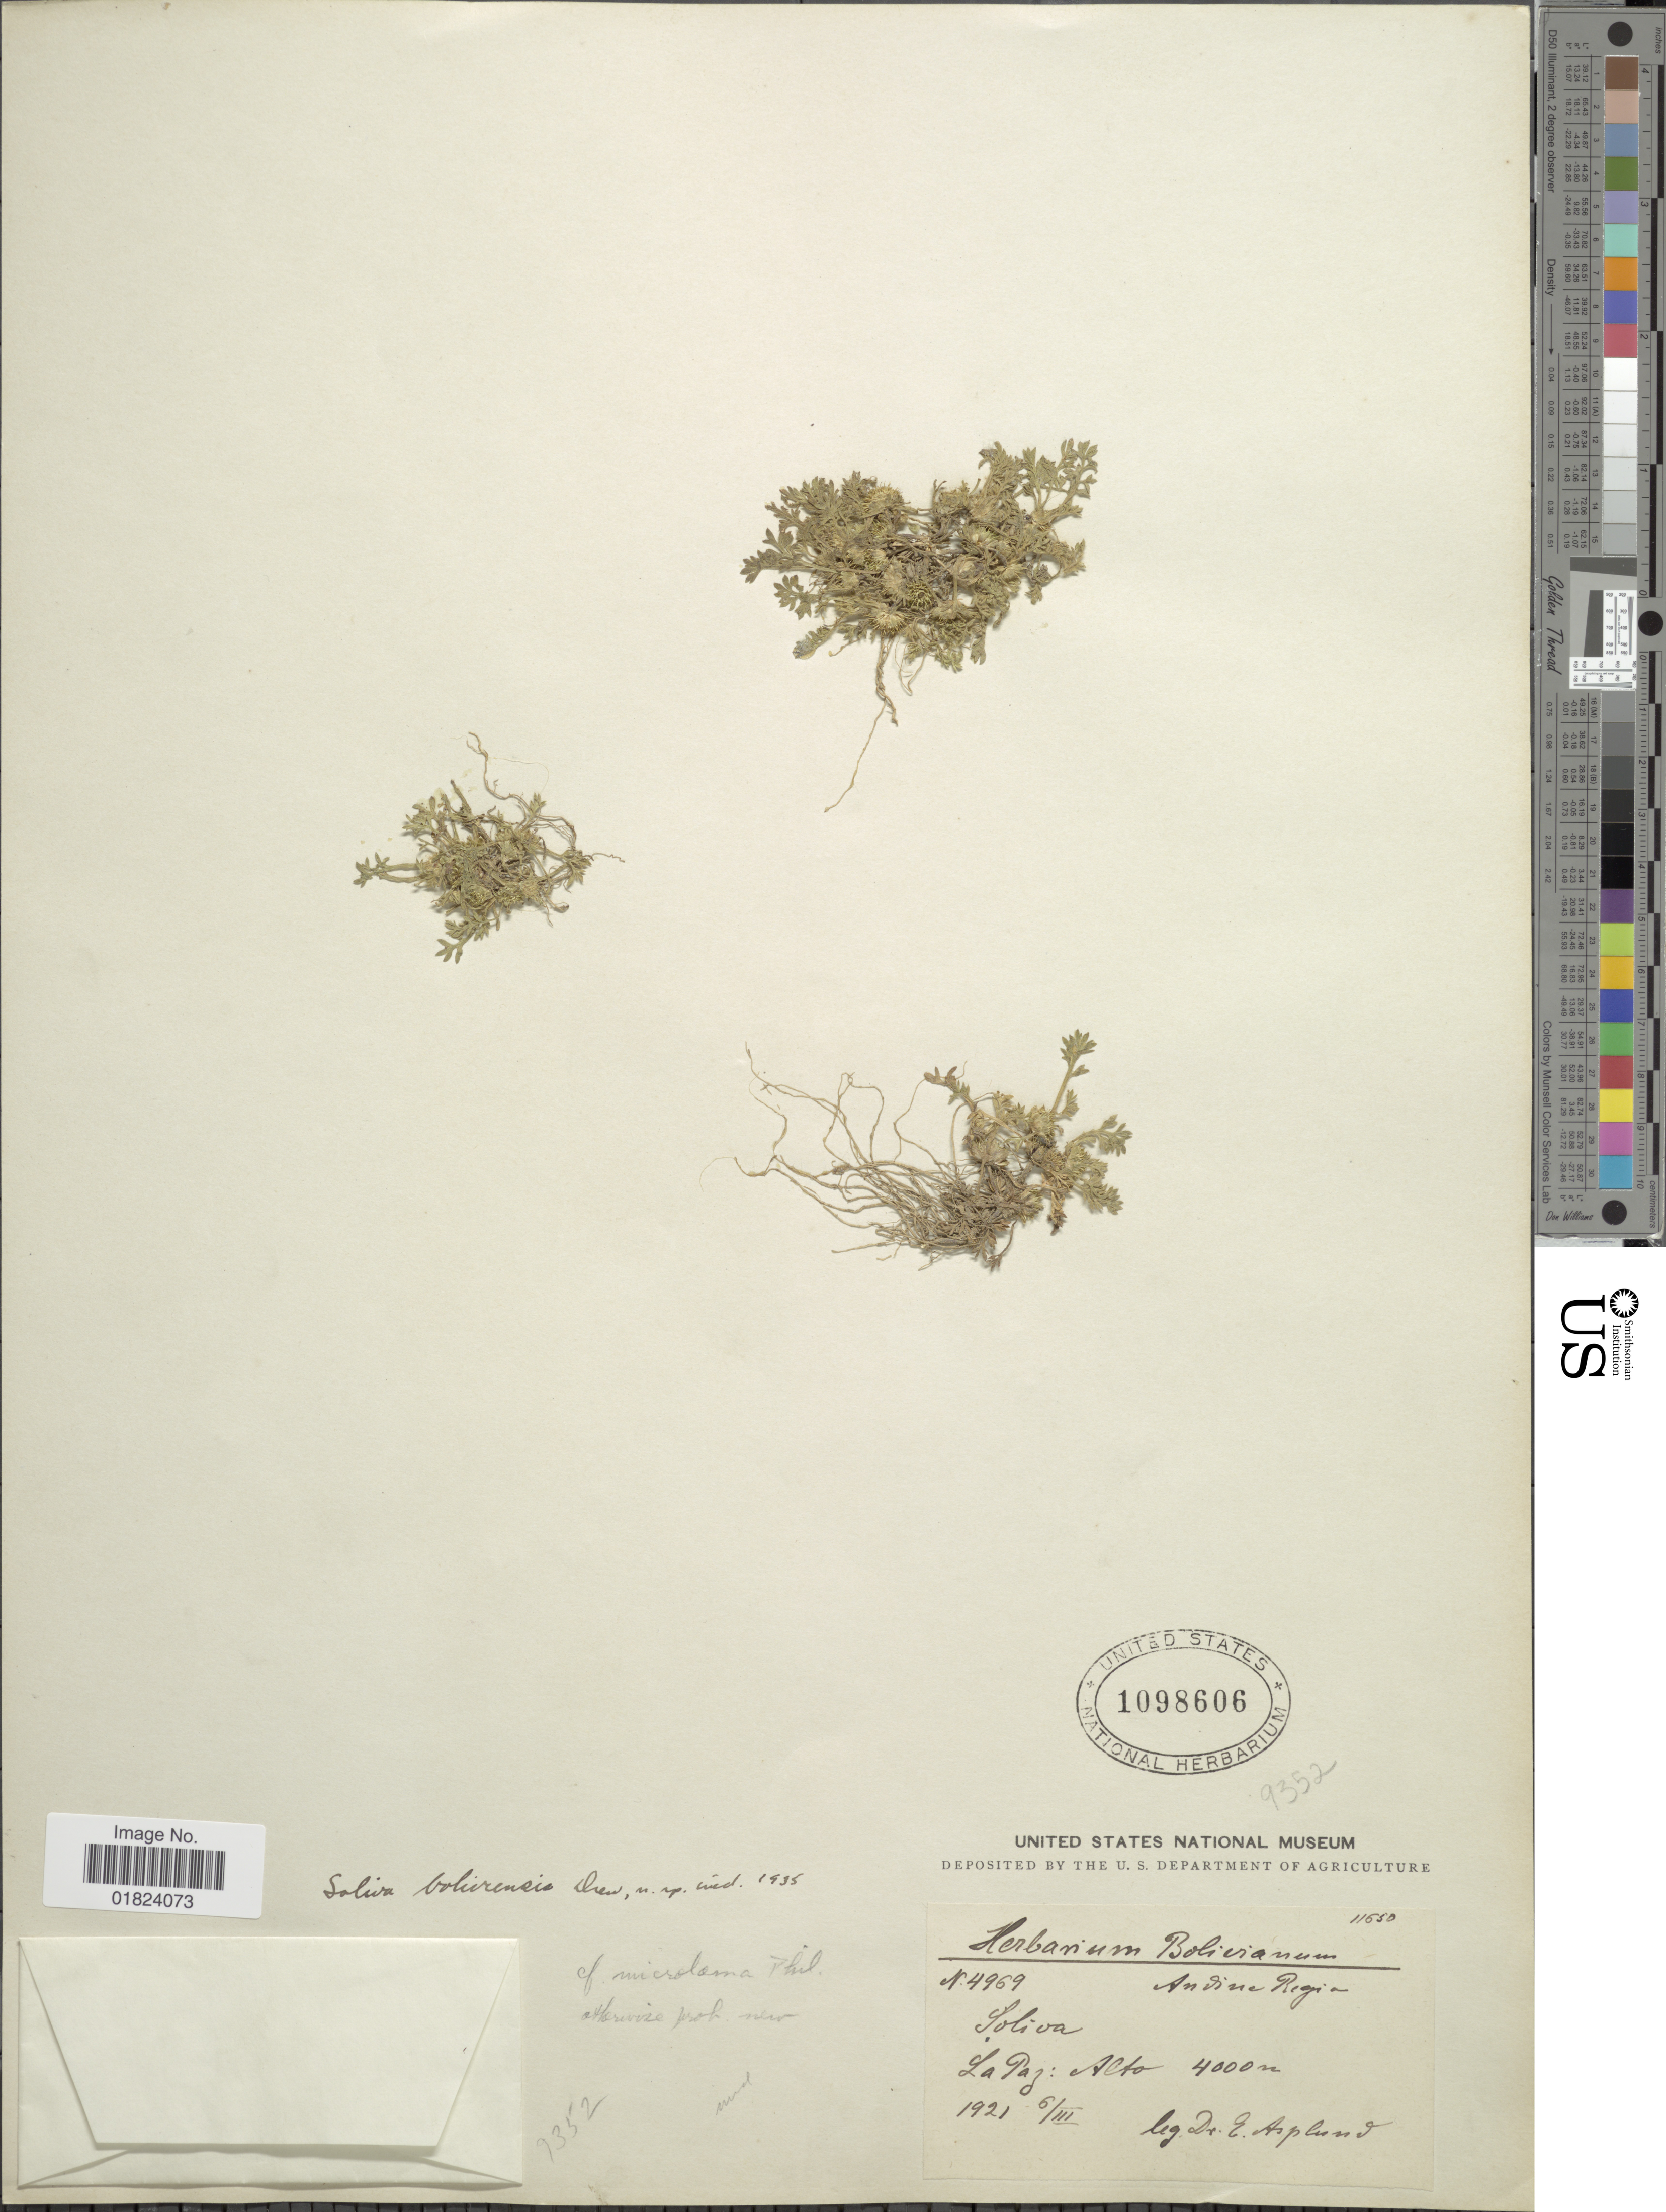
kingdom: Plantae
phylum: Tracheophyta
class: Magnoliopsida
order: Asterales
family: Asteraceae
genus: Soliva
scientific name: Soliva bolivensis Dusen sp. nov. ined.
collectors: E. Asplund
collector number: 4969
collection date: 1921-03-05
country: Bolivia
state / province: La Paz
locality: Soliva, Andine Region.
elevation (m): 4000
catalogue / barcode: US 1098606